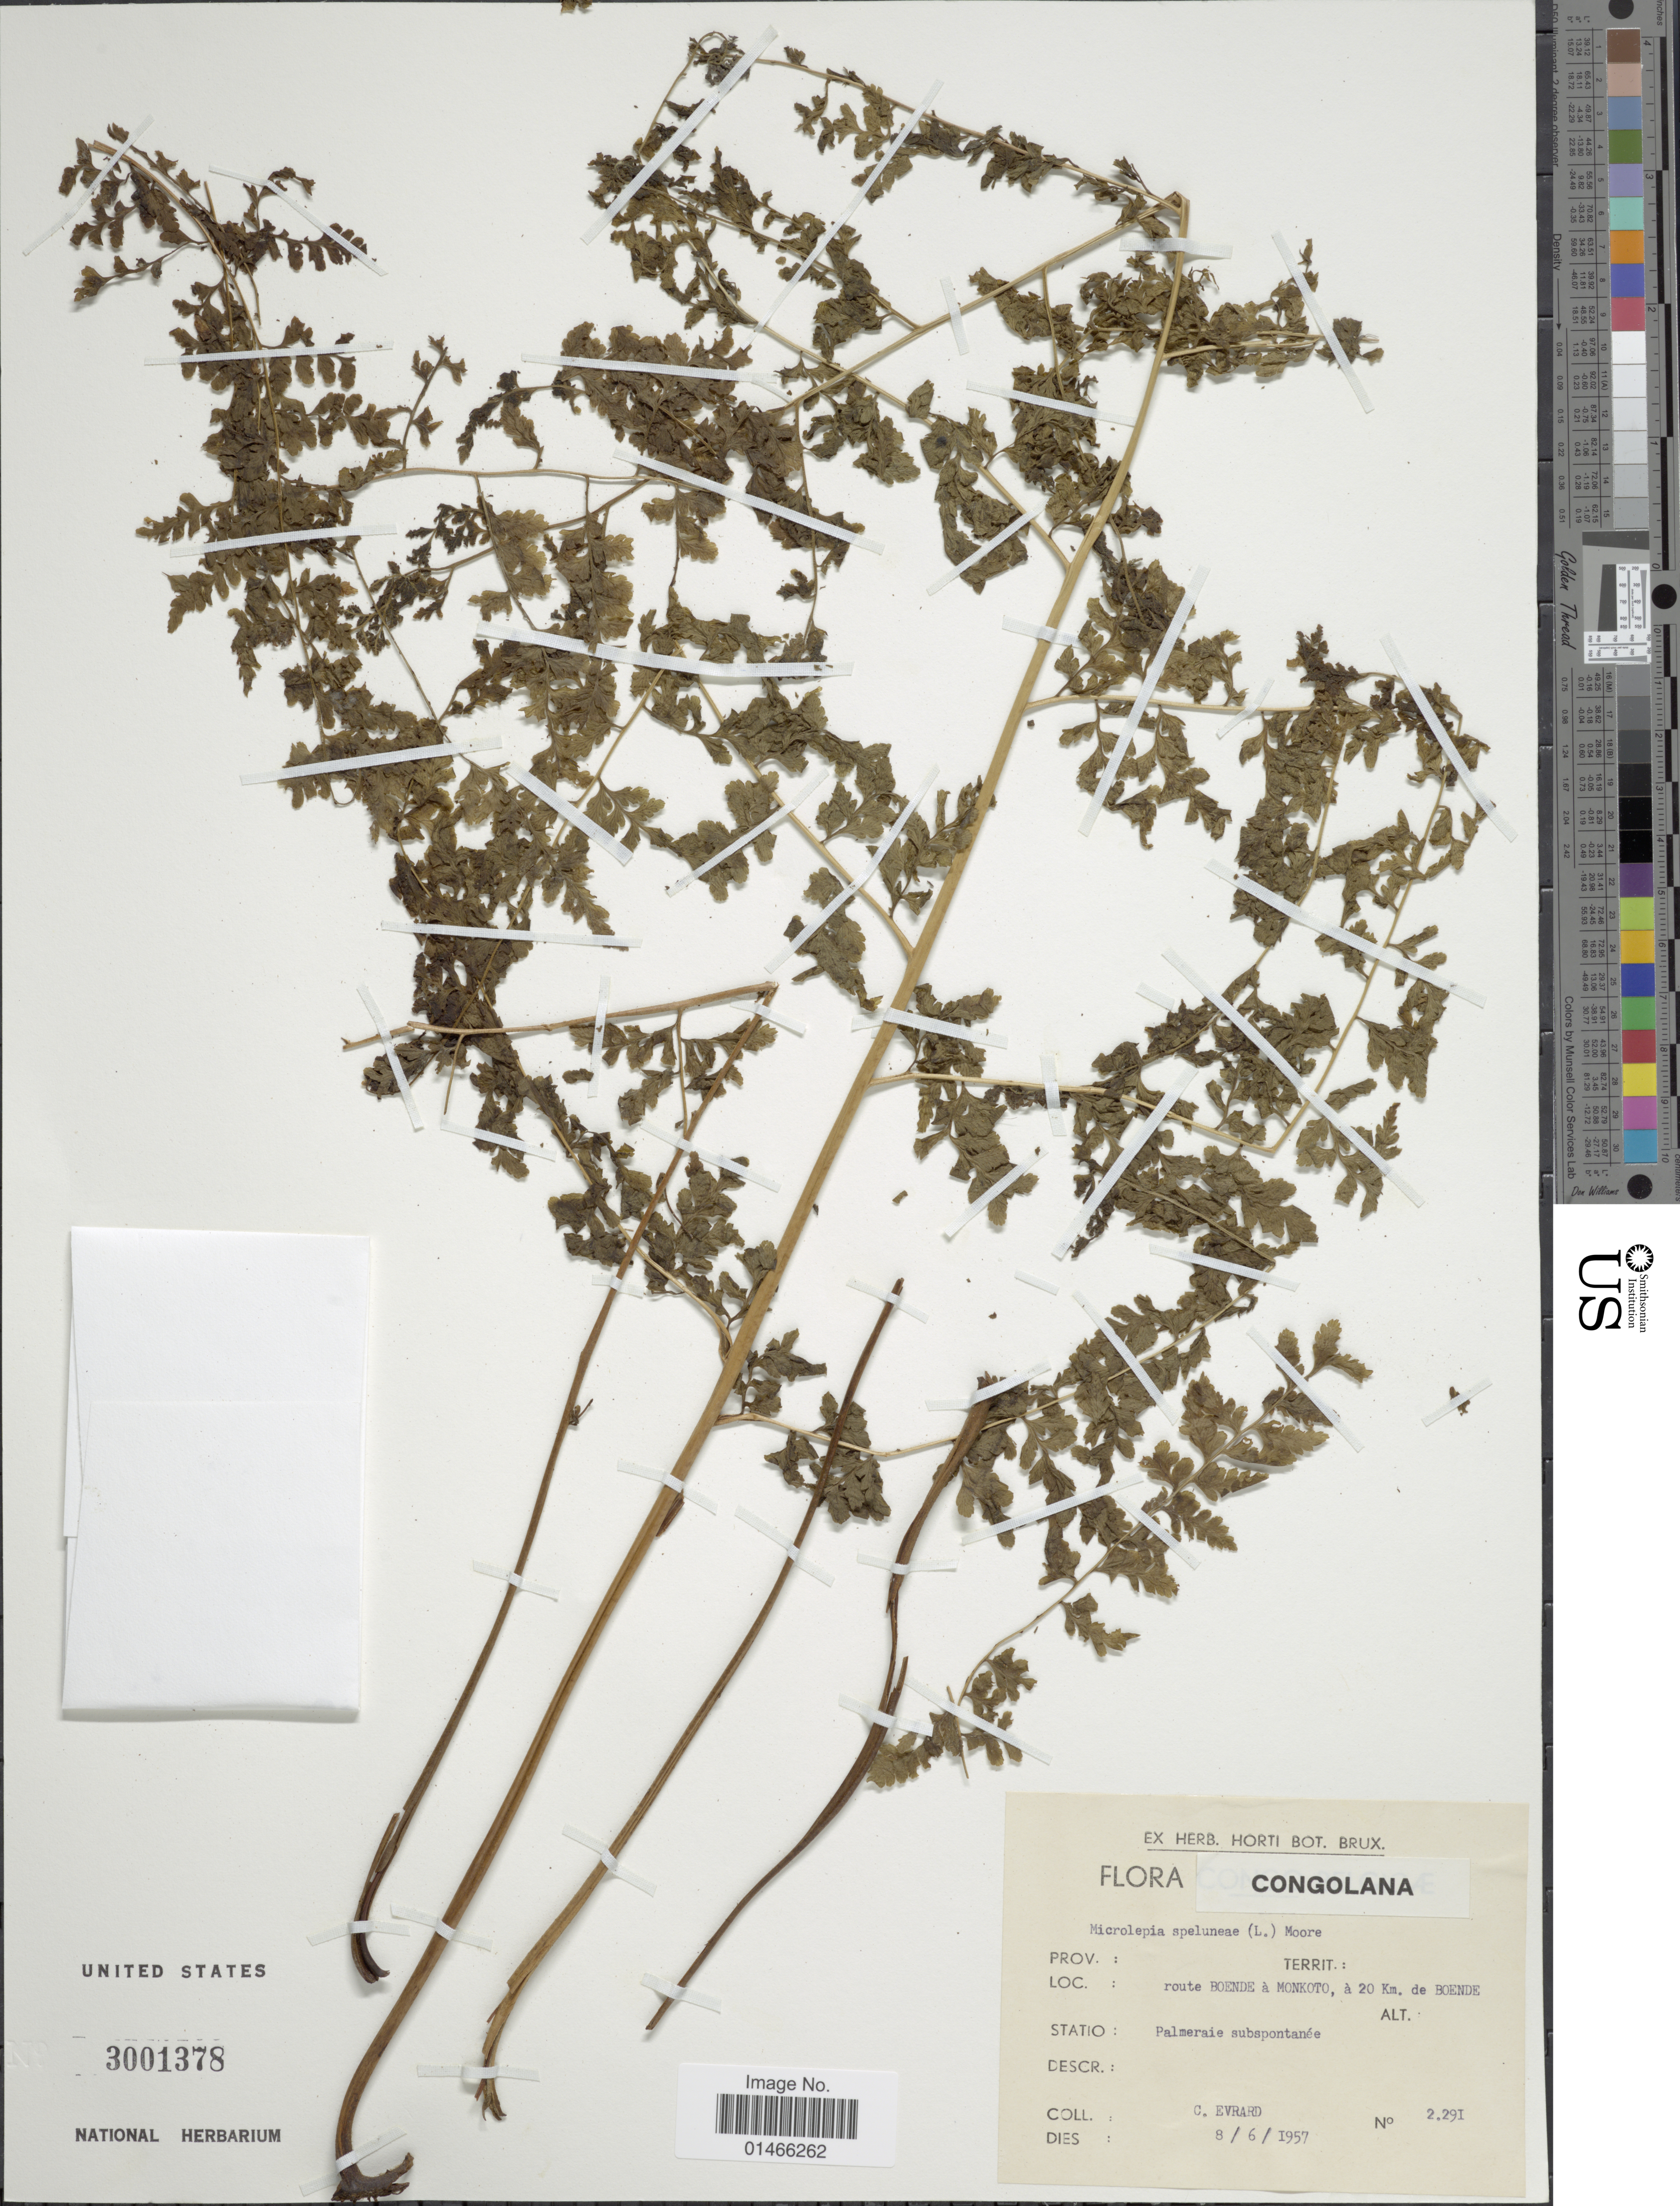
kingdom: Plantae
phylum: Tracheophyta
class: Polypodiopsida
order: Polypodiales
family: Dennstaedtiaceae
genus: Microlepia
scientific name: Microlepia speluncae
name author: (L.) T. Moore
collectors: C. Evrard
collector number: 2291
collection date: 1957-06-08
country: Congo, Democratic Republic of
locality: Congolana. Route Boende a Monkoto, a 20 km. de Boende.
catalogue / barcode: US 3001378